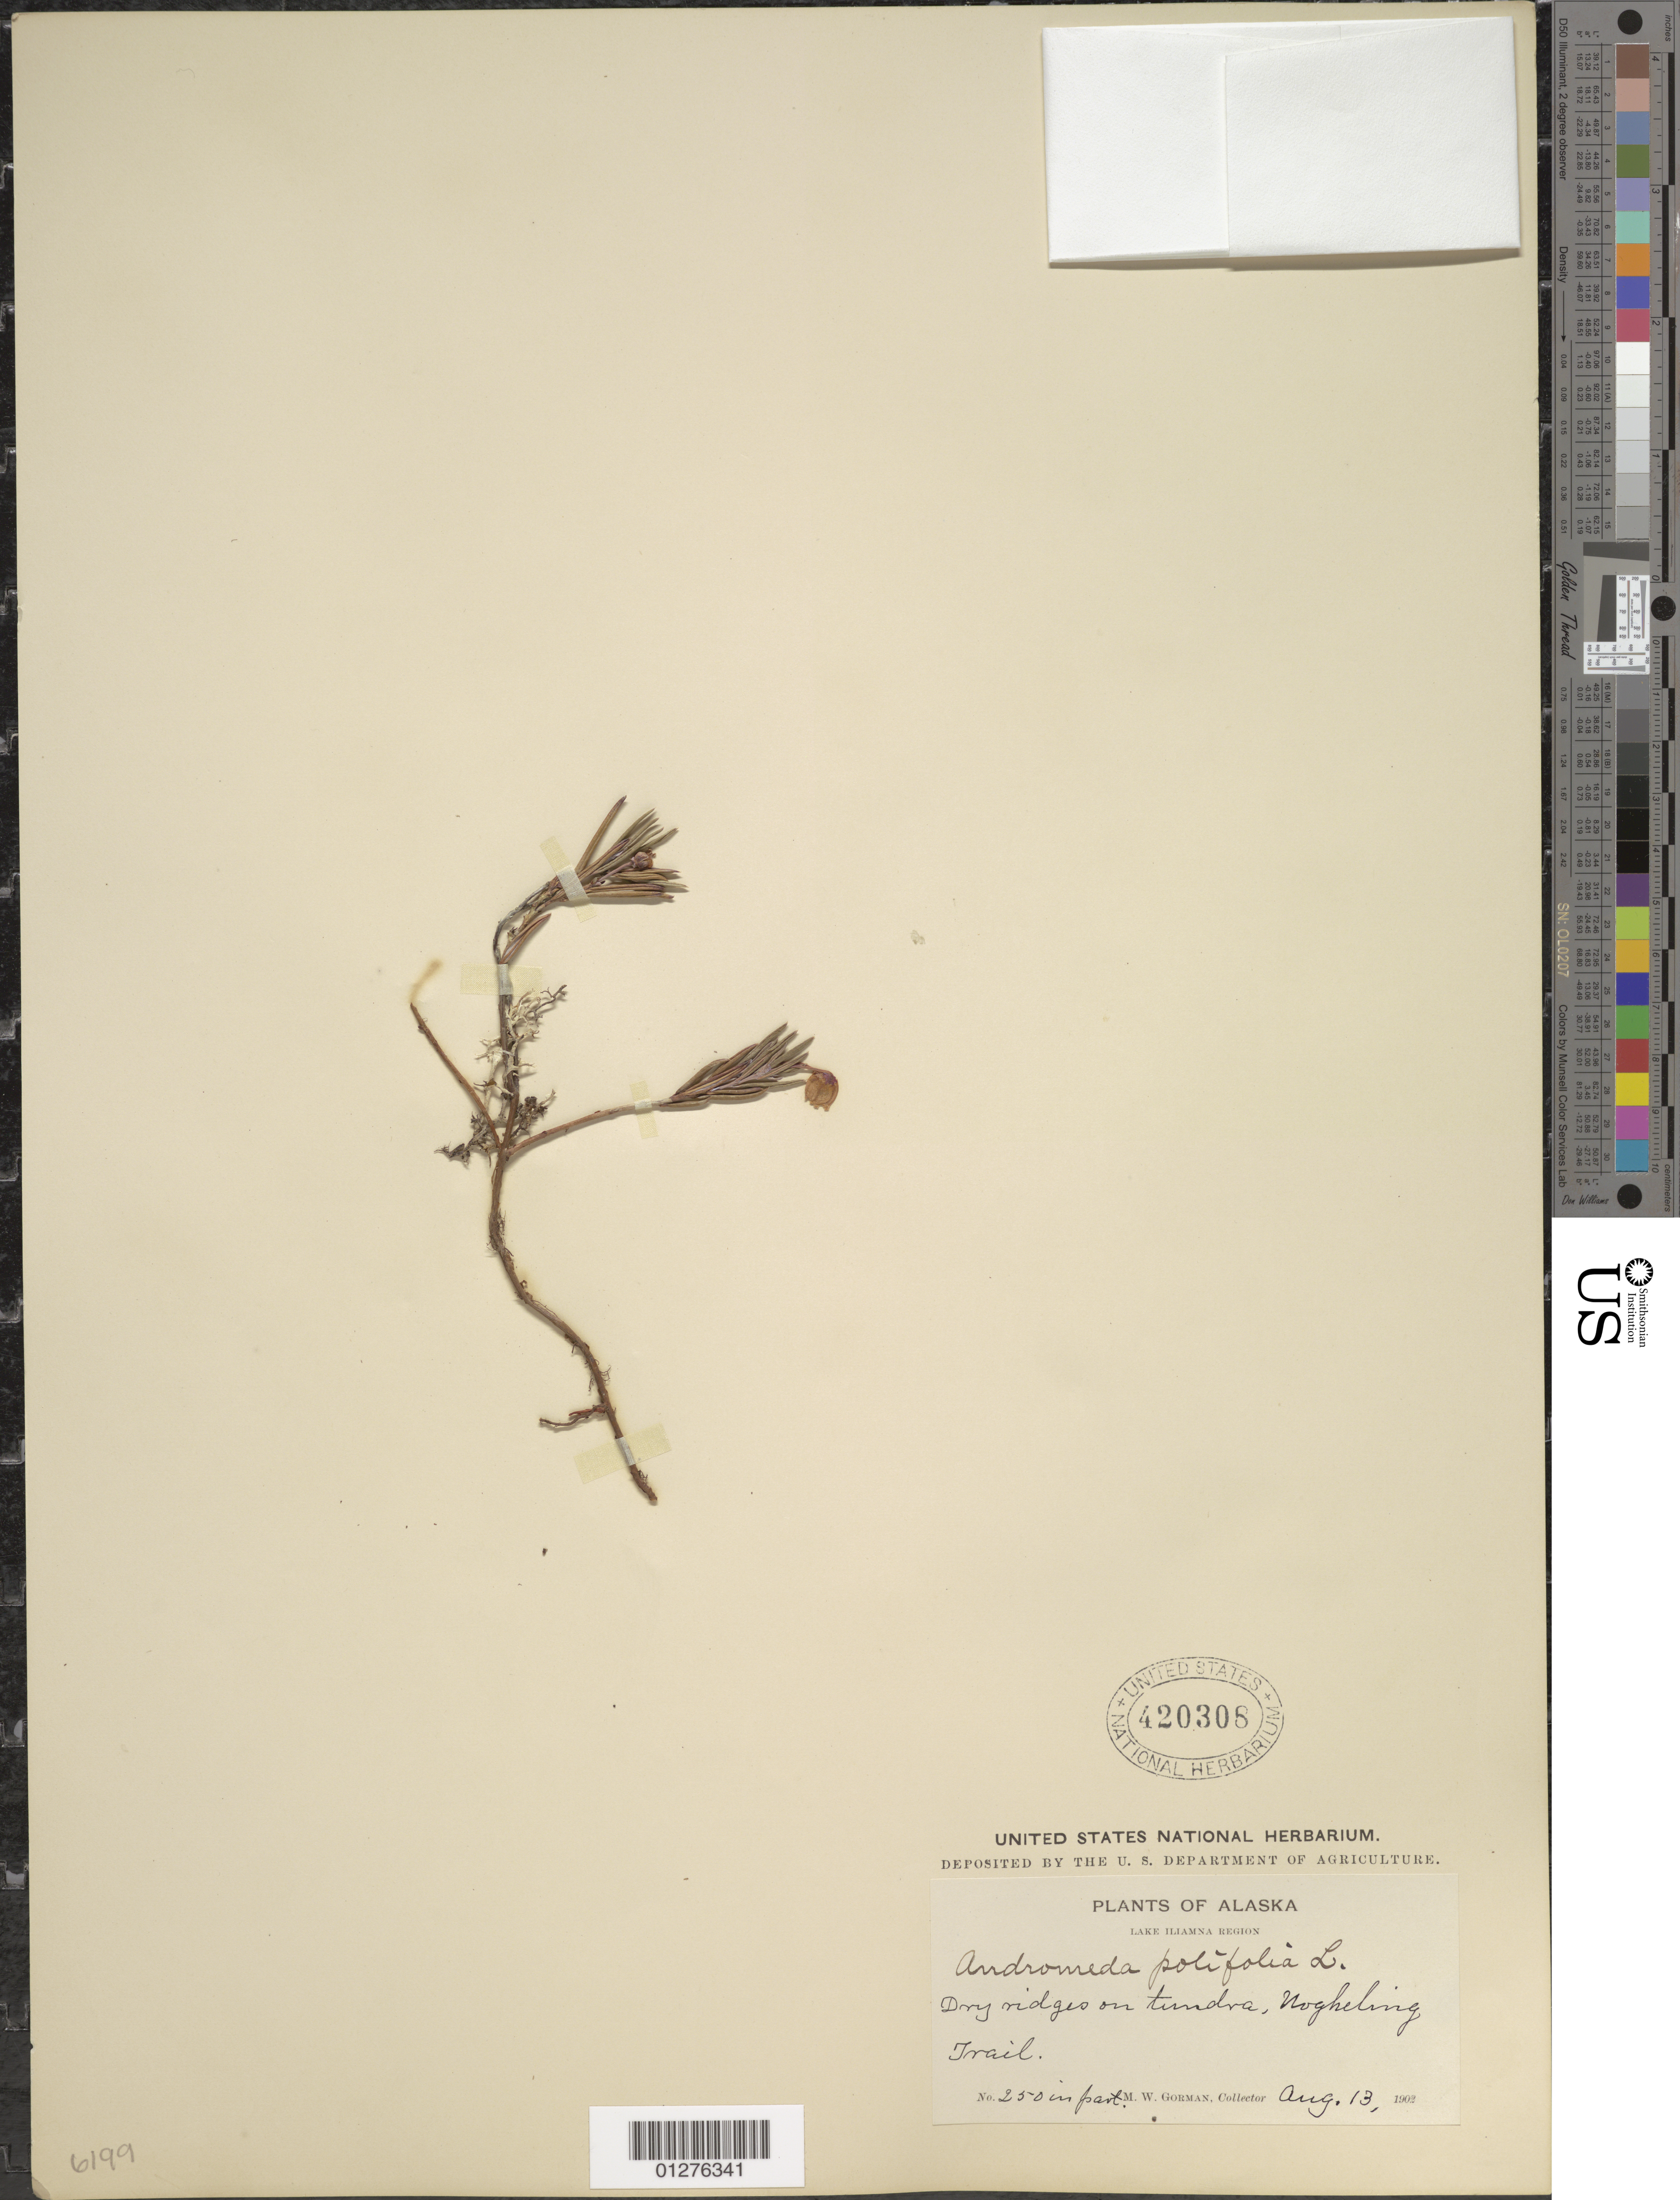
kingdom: Plantae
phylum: Tracheophyta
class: Magnoliopsida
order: Ericales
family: Ericaceae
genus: Andromeda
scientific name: Andromeda polifolia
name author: L.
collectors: M. W. Gorman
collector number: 250 in part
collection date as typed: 13 Aug 1902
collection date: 1902-08-13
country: United States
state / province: Alaska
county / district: Lake And Peninsula Borough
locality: Nogheling Trail, Lake Iliamna Region.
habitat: Dry ridges on tundra.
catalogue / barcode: US 420308